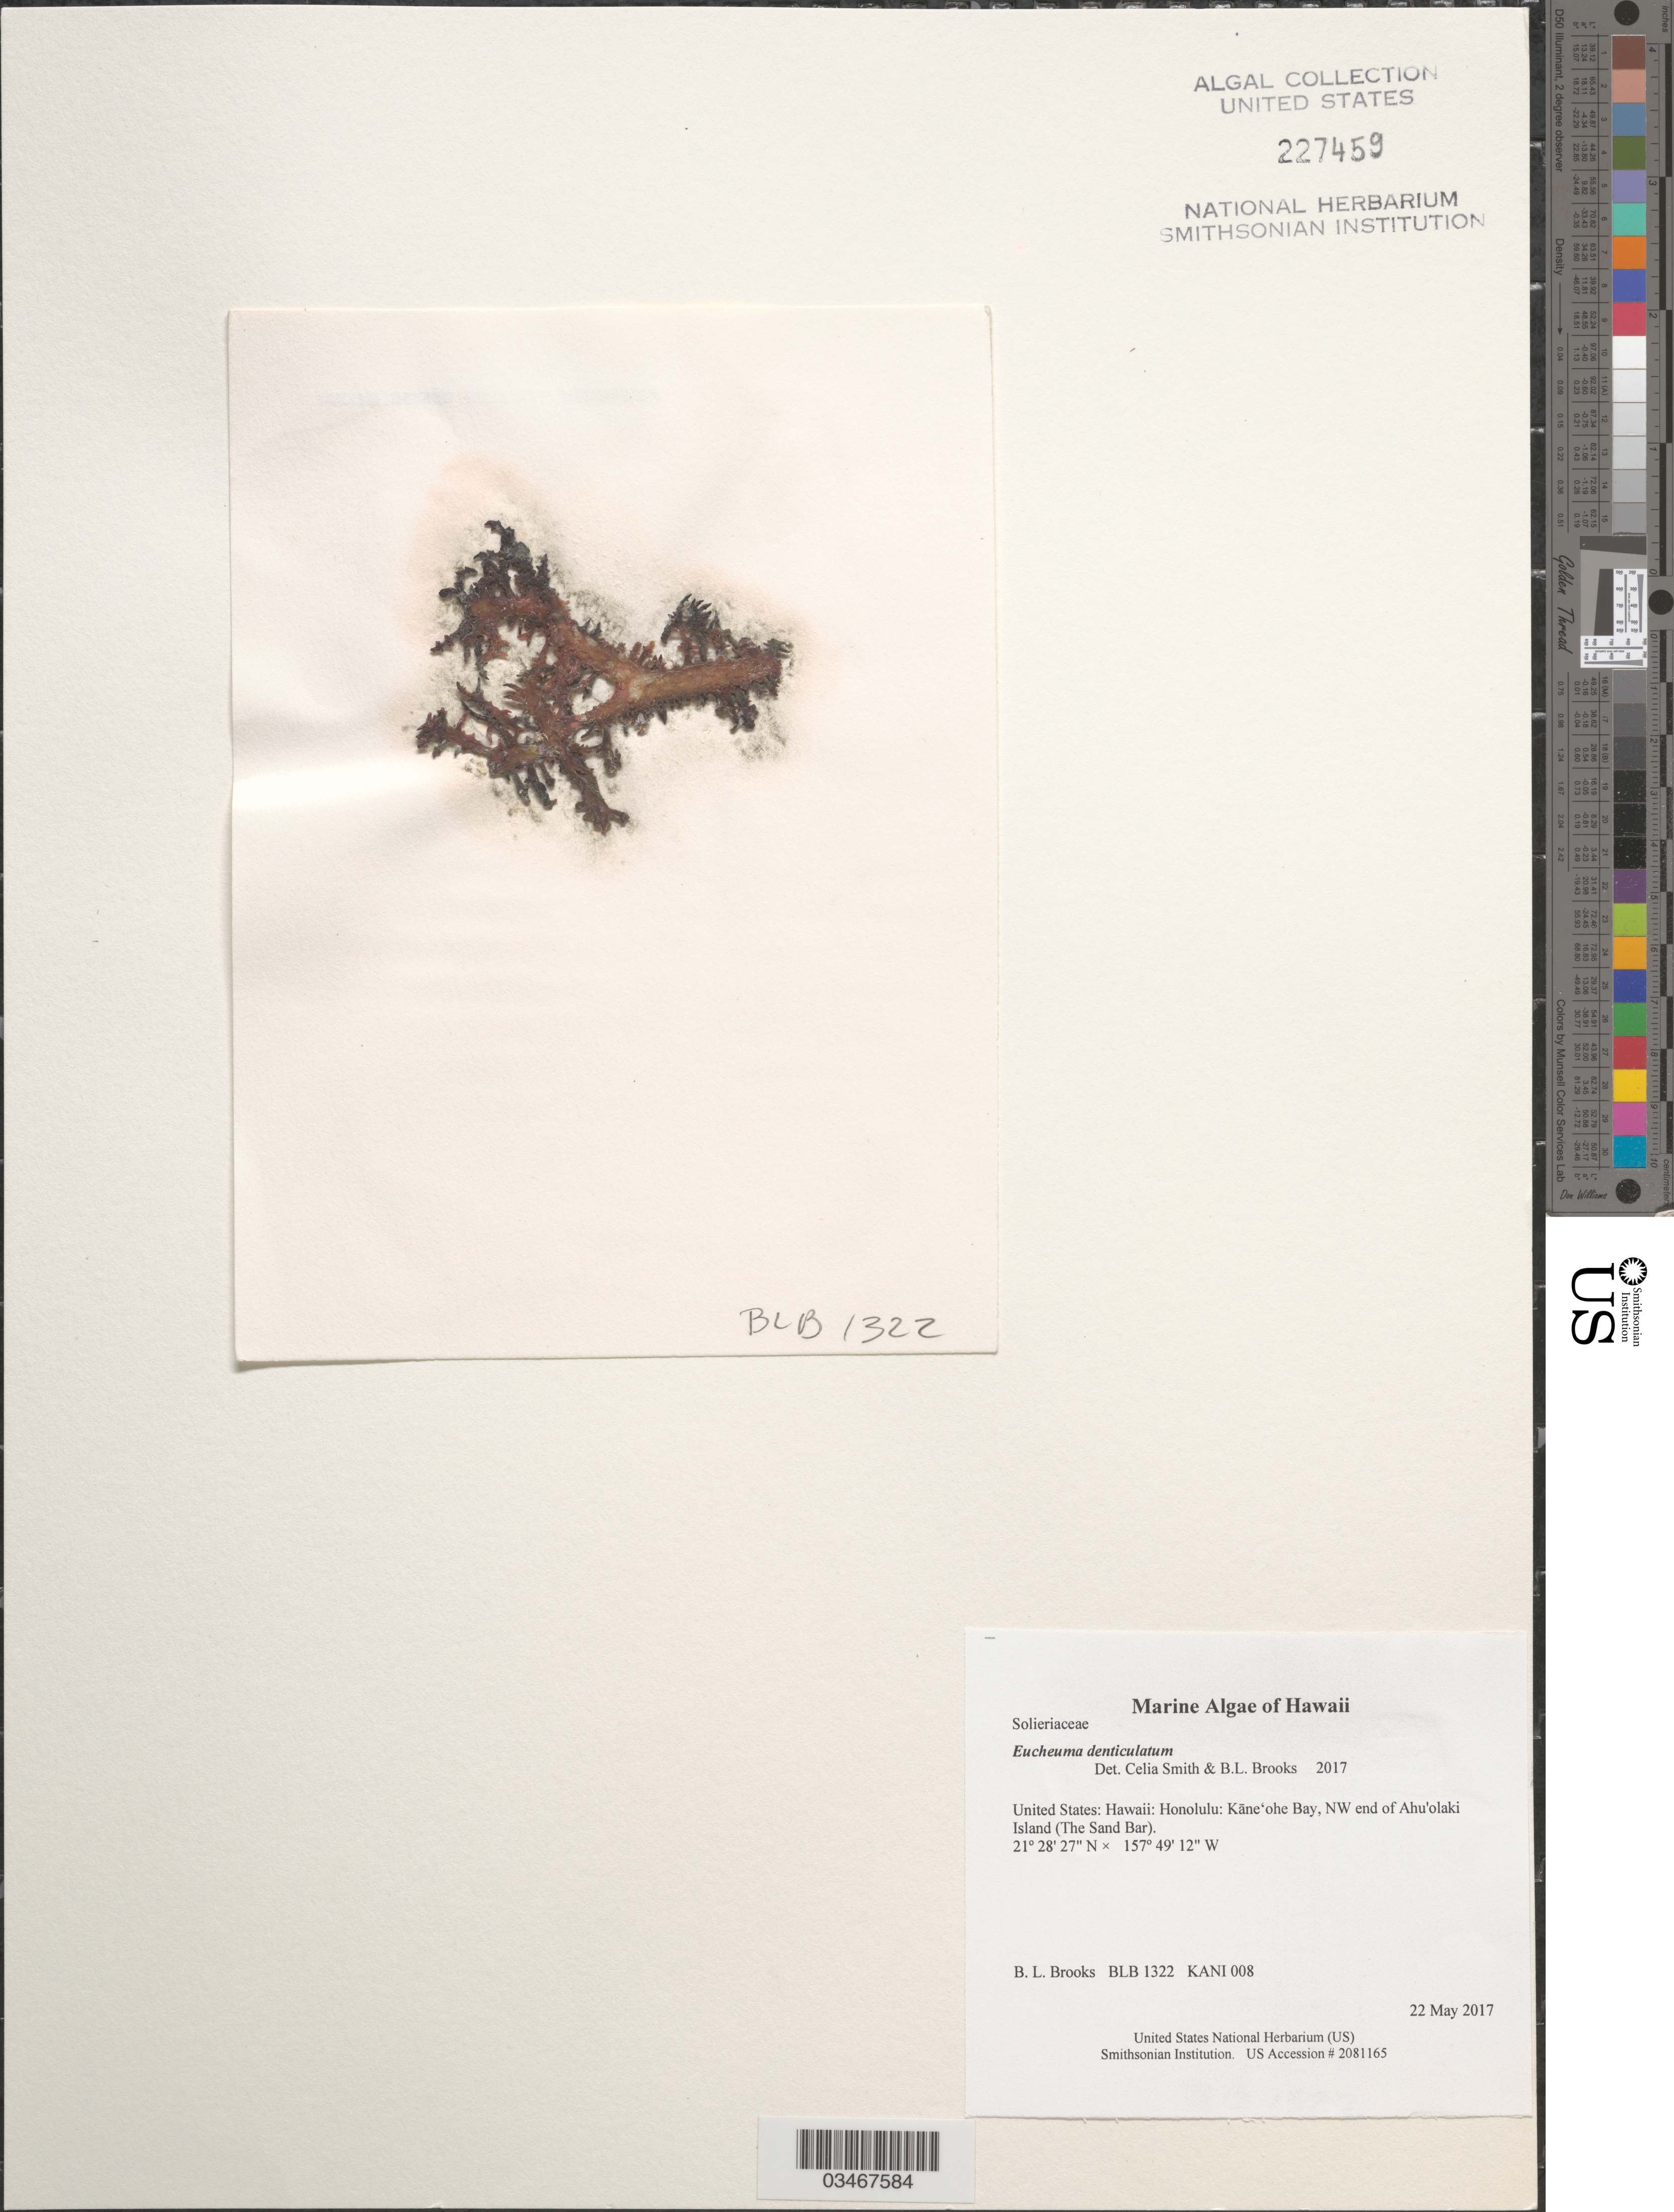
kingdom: Plantae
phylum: Rhodophyta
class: Florideophyceae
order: Gigartinales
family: Solieriaceae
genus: Eucheuma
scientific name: Eucheuma denticulatum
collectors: B. Brooks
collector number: BLB 1322/KANI 008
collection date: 2017-05-22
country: United States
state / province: Hawaii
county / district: Honolulu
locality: Honolulu: Kāne'ohe Bay, NW end of Ahu'olaki Island (The Sand Bar).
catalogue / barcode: US 227459